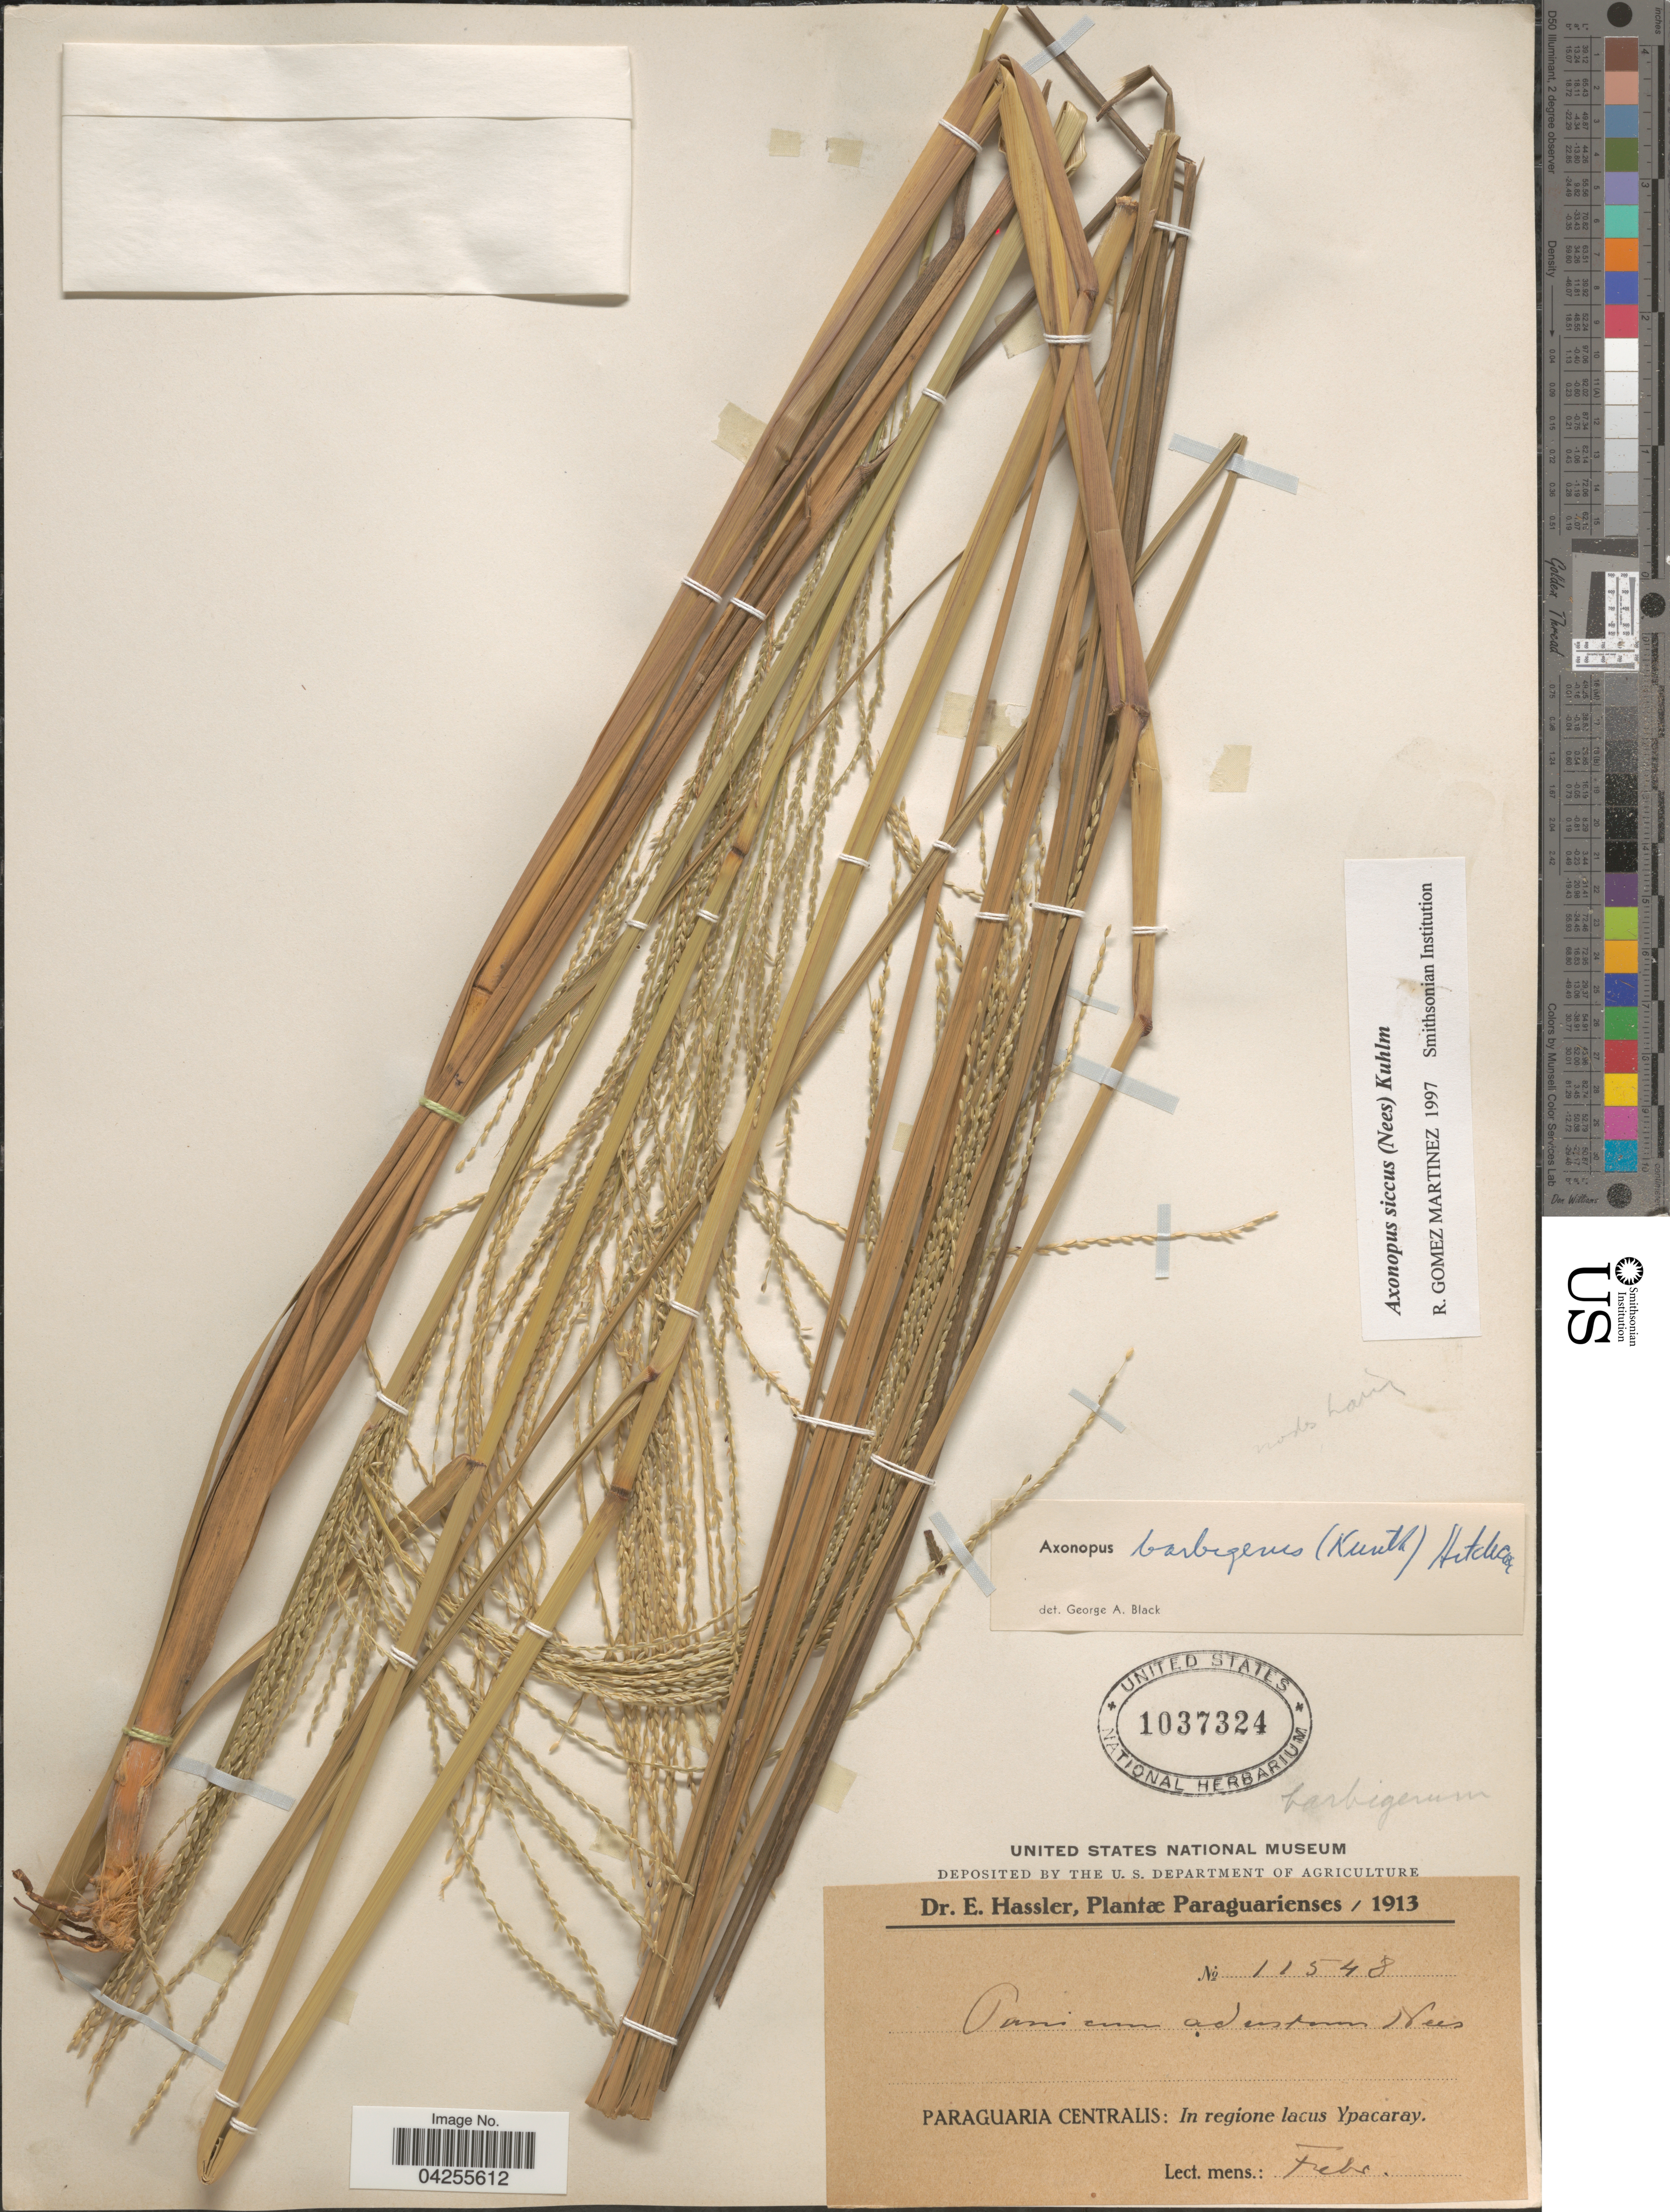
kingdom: Plantae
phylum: Tracheophyta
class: Liliopsida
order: Poales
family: Poaceae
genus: Axonopus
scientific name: Axonopus siccus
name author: (Nees) Kuhlm.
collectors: E. Hassler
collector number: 11548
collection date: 1913-02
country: Paraguay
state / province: Paraguari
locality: Paraguaria Centralis: In regione lacus Ypacaray.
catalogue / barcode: US 1037324